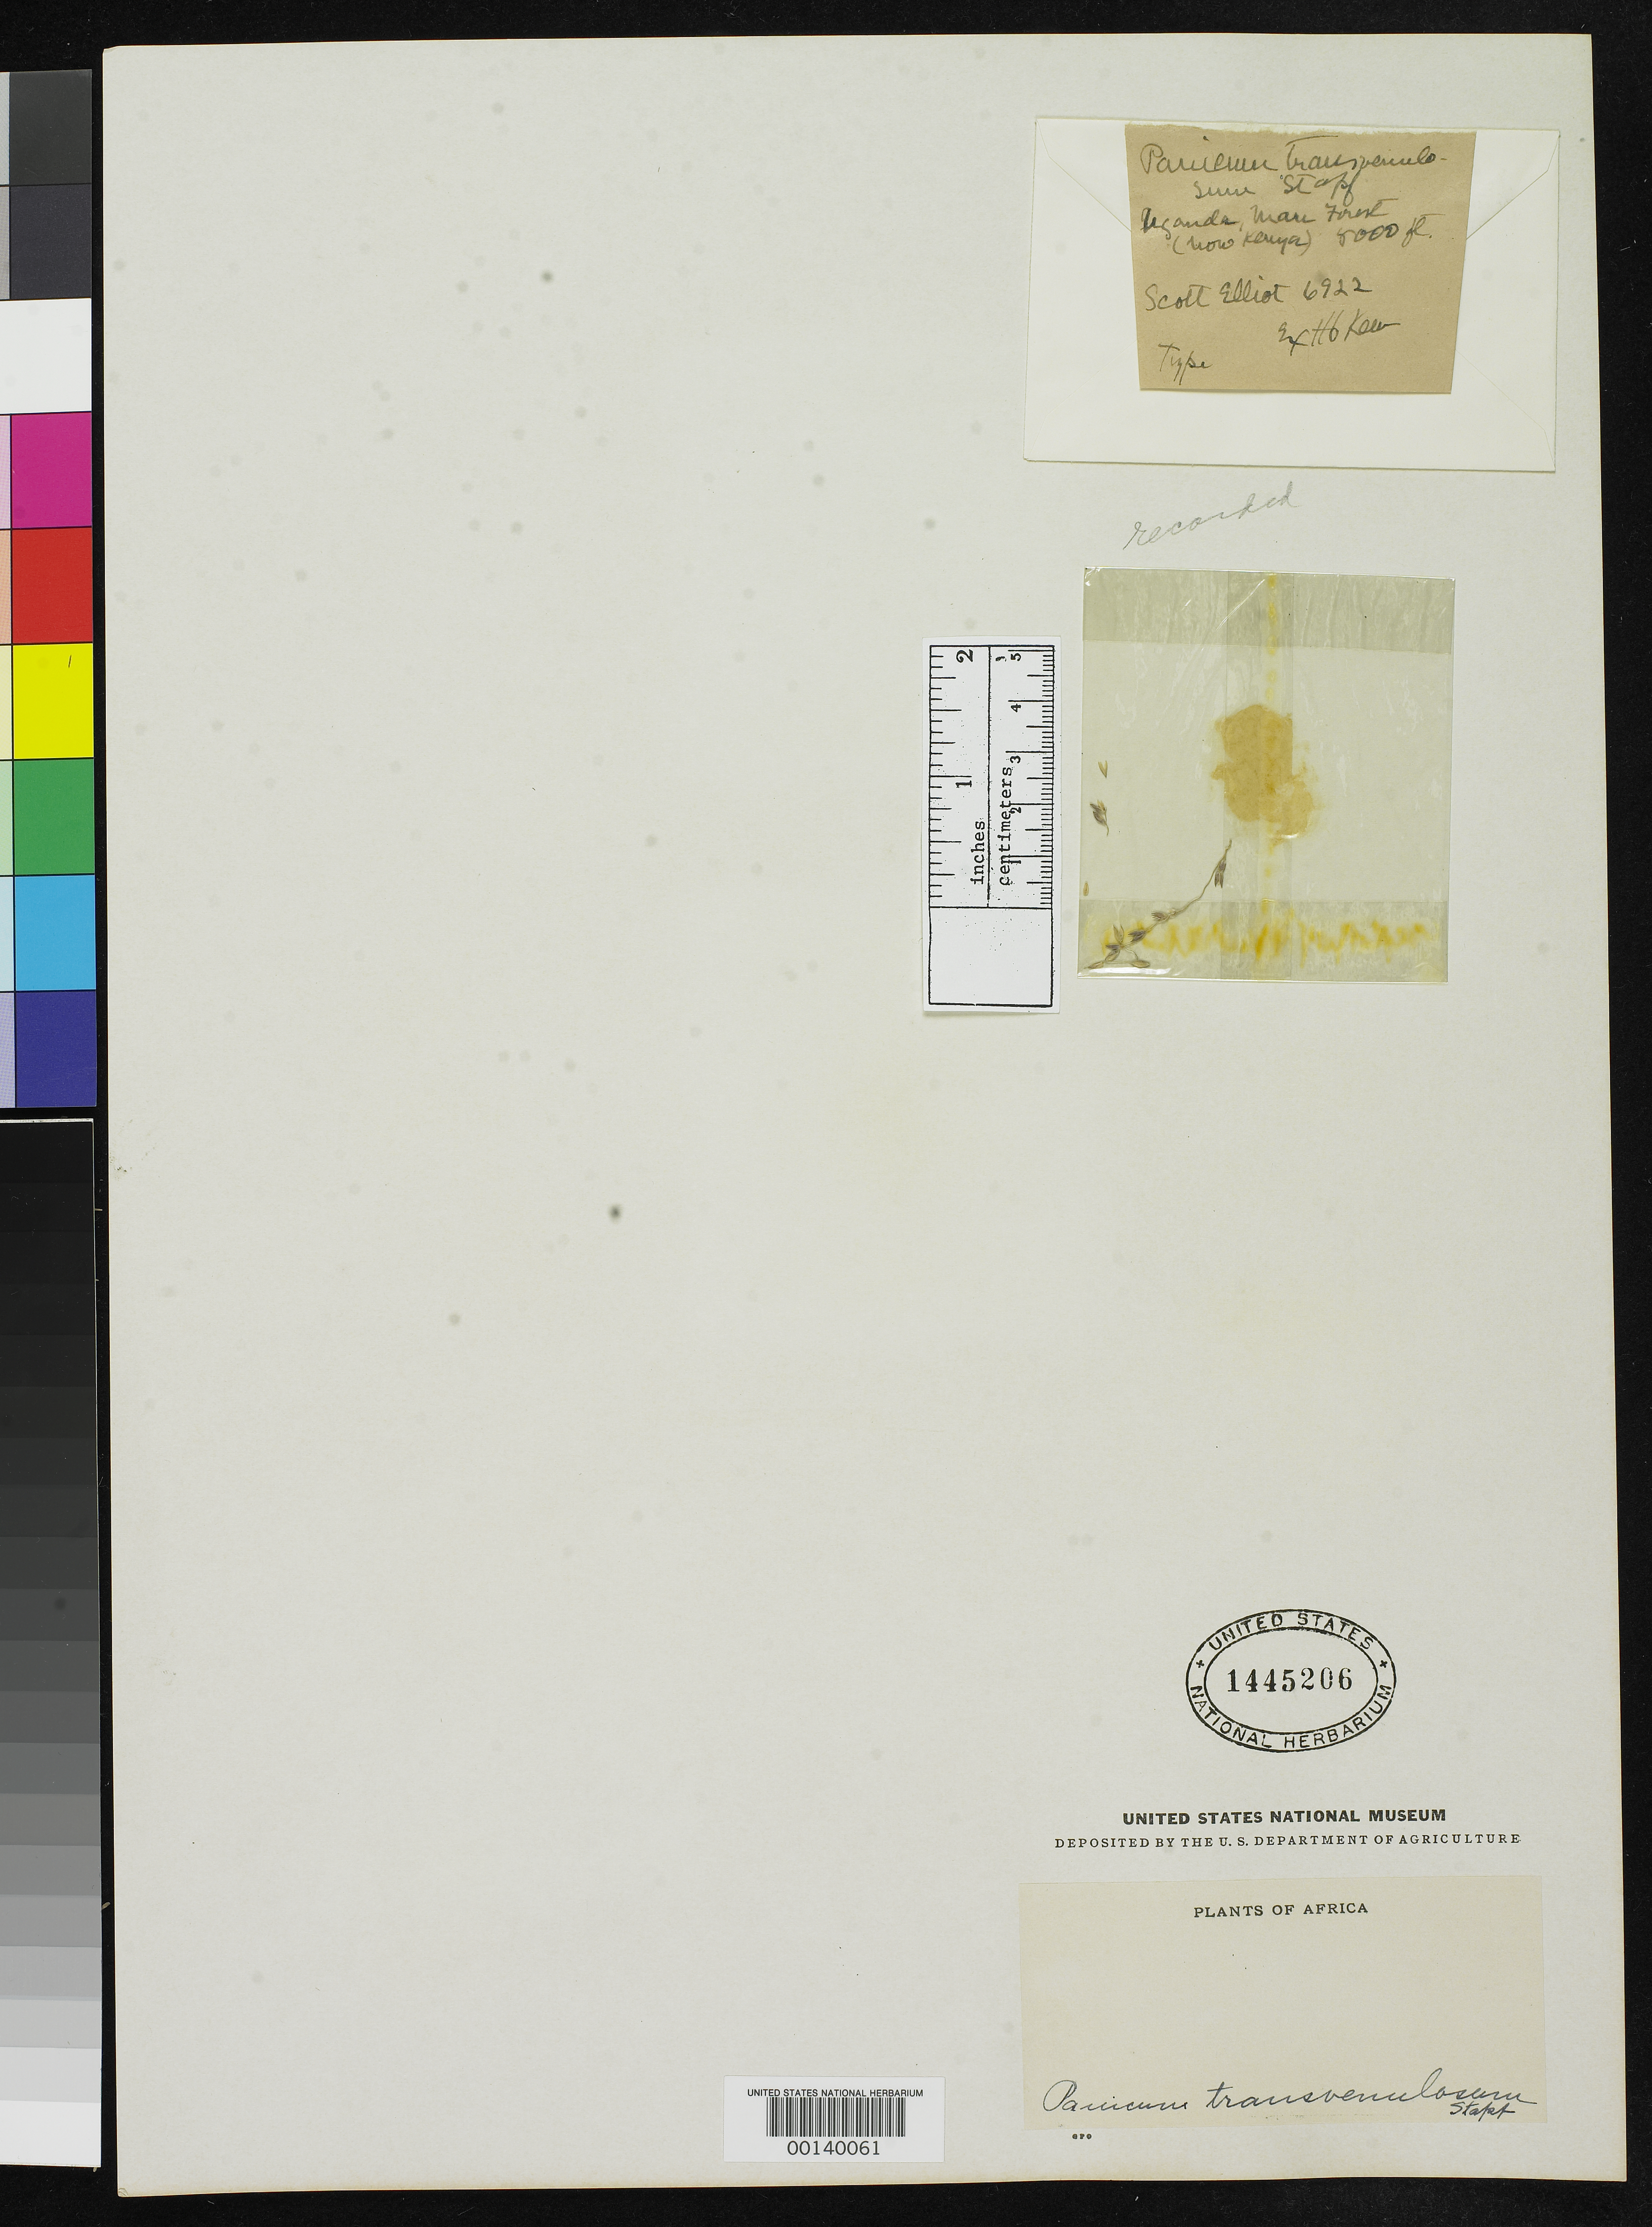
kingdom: Plantae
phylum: Tracheophyta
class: Liliopsida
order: Poales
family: Poaceae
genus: Panicum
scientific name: Panicum transvenulosum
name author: Stapf in Prain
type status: Type Fragment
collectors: G. Scott Elliot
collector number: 6922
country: Uganda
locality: Mau forest.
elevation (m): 2438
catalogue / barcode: US 1445206